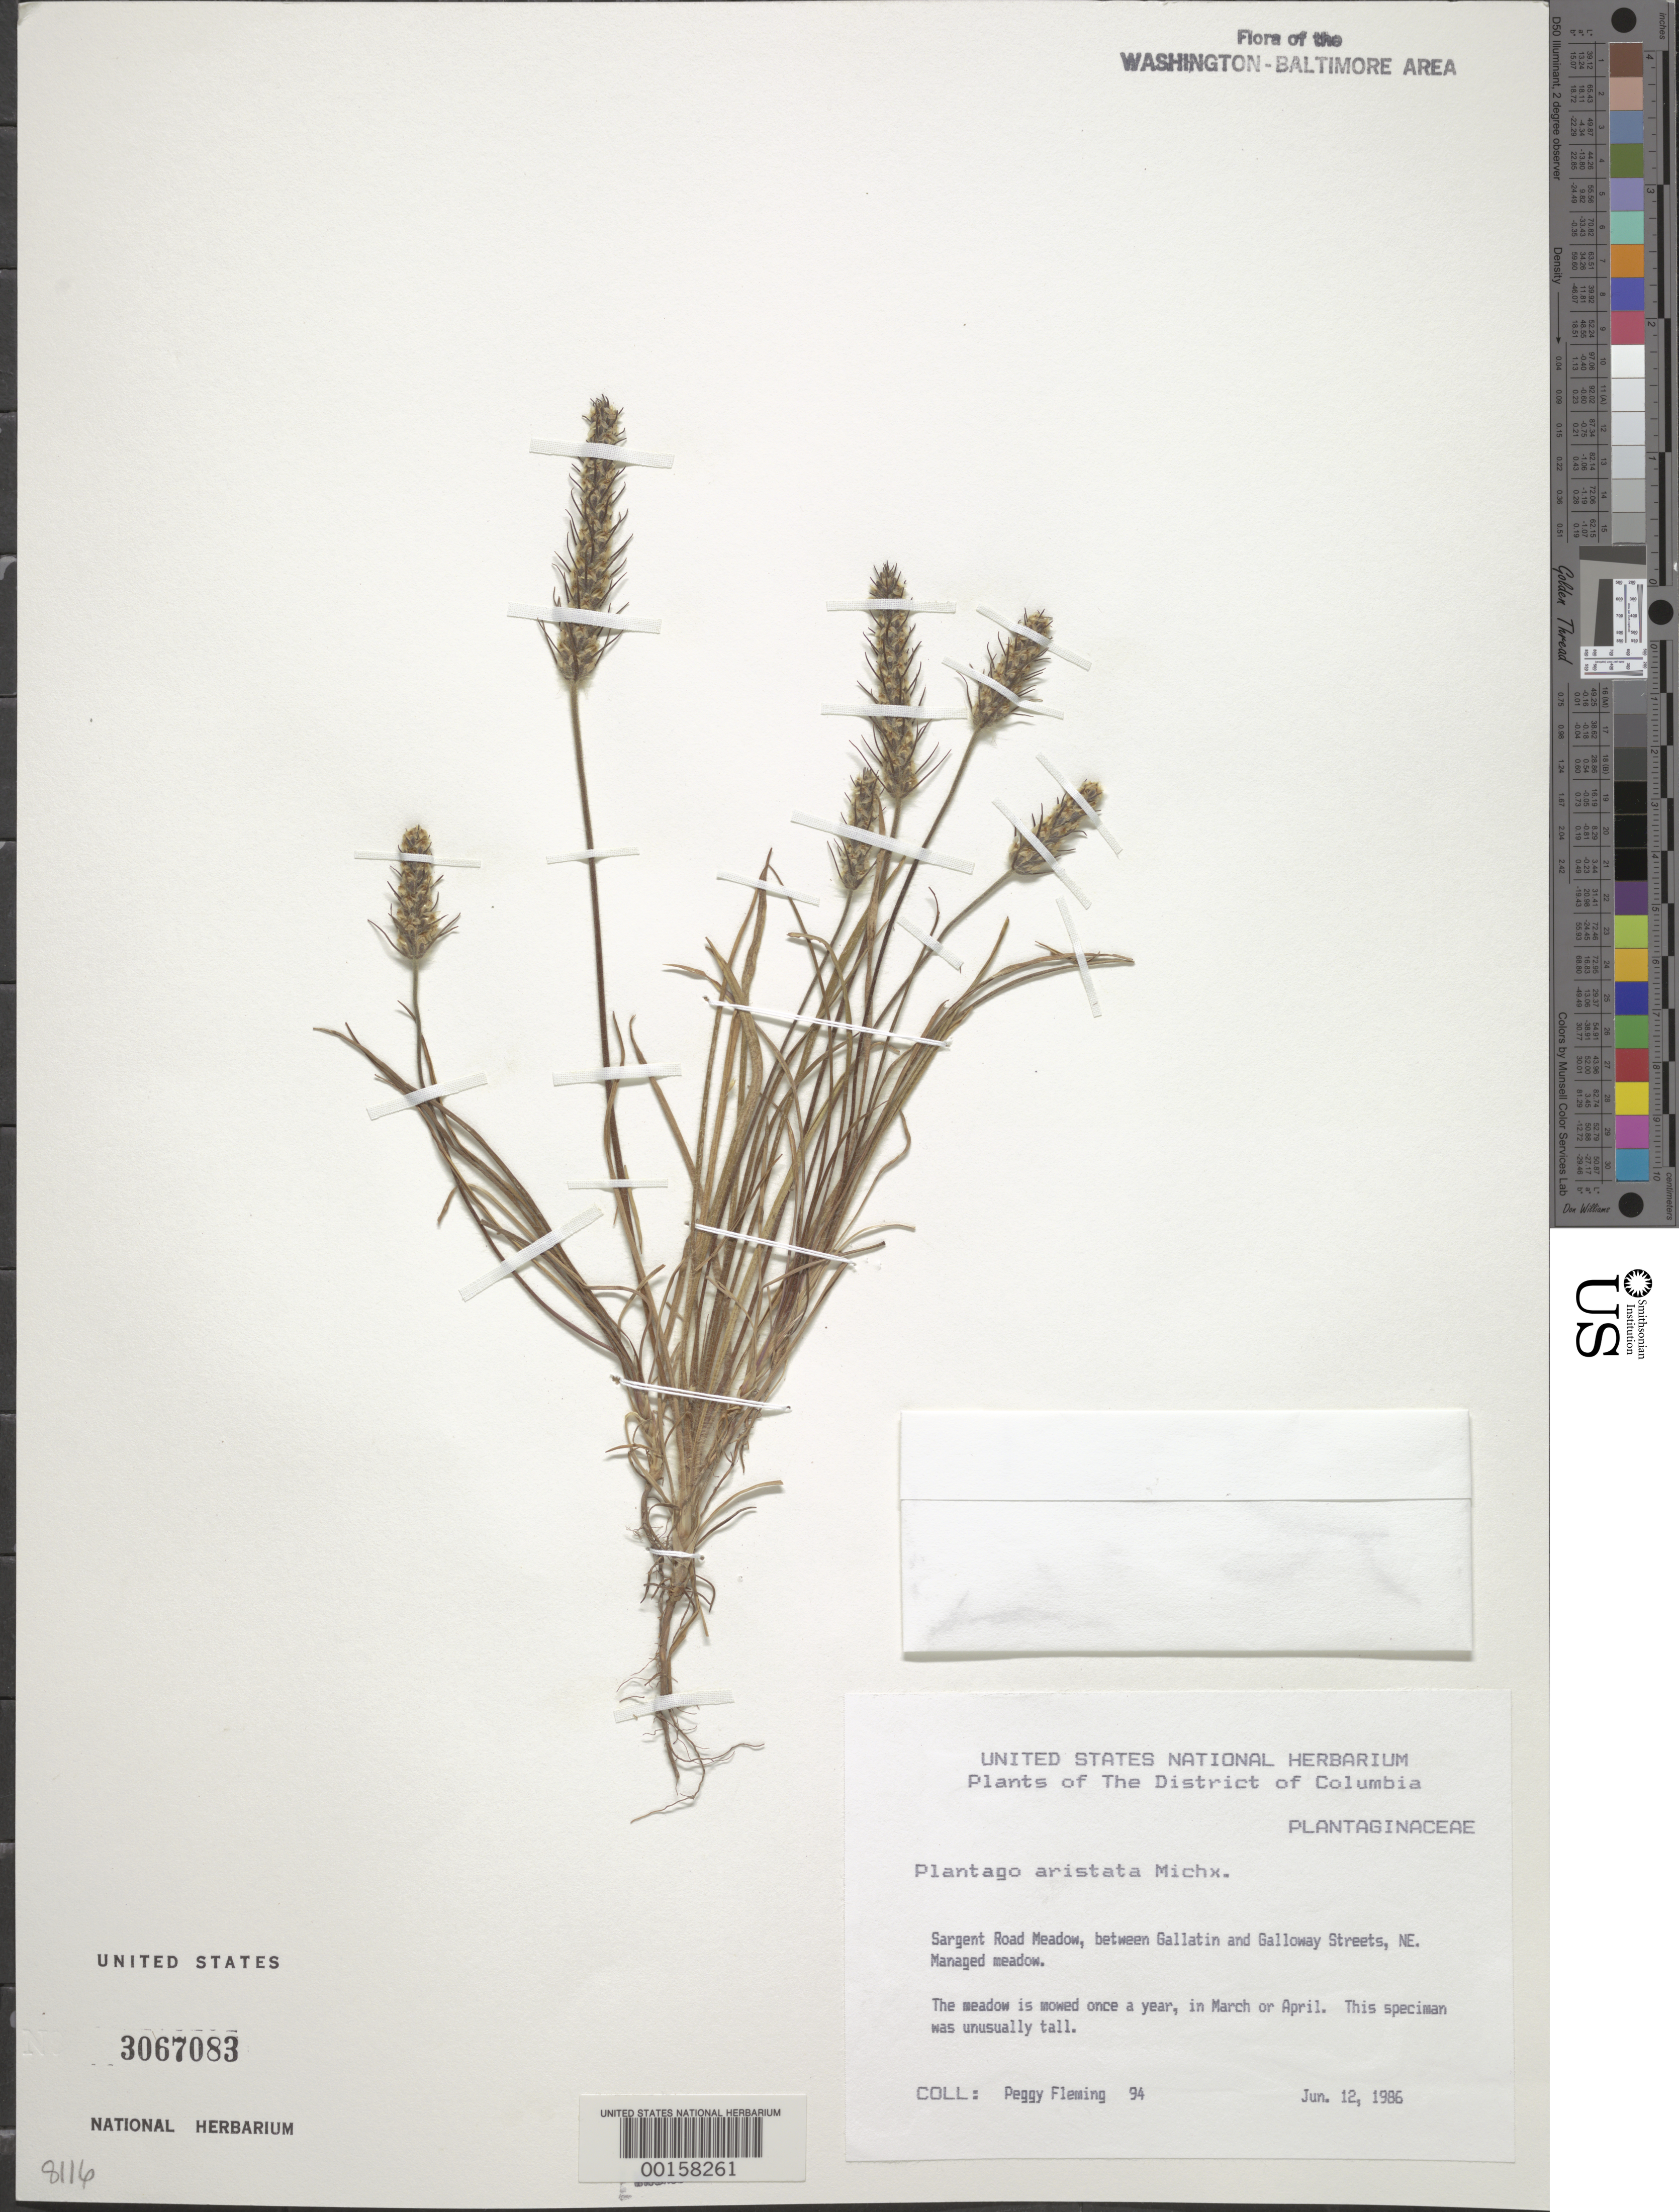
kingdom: Plantae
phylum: Tracheophyta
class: Magnoliopsida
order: Lamiales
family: Plantaginaceae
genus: Plantago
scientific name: Plantago aristata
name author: Michx.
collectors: P. Fleming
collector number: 94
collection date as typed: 12 Jun 1986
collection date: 1986-06-12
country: United States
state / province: District of Columbia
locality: Sargent road meadow, between Gallatin and Galloway Streets, NE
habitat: Managed meadow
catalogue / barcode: US 3067083